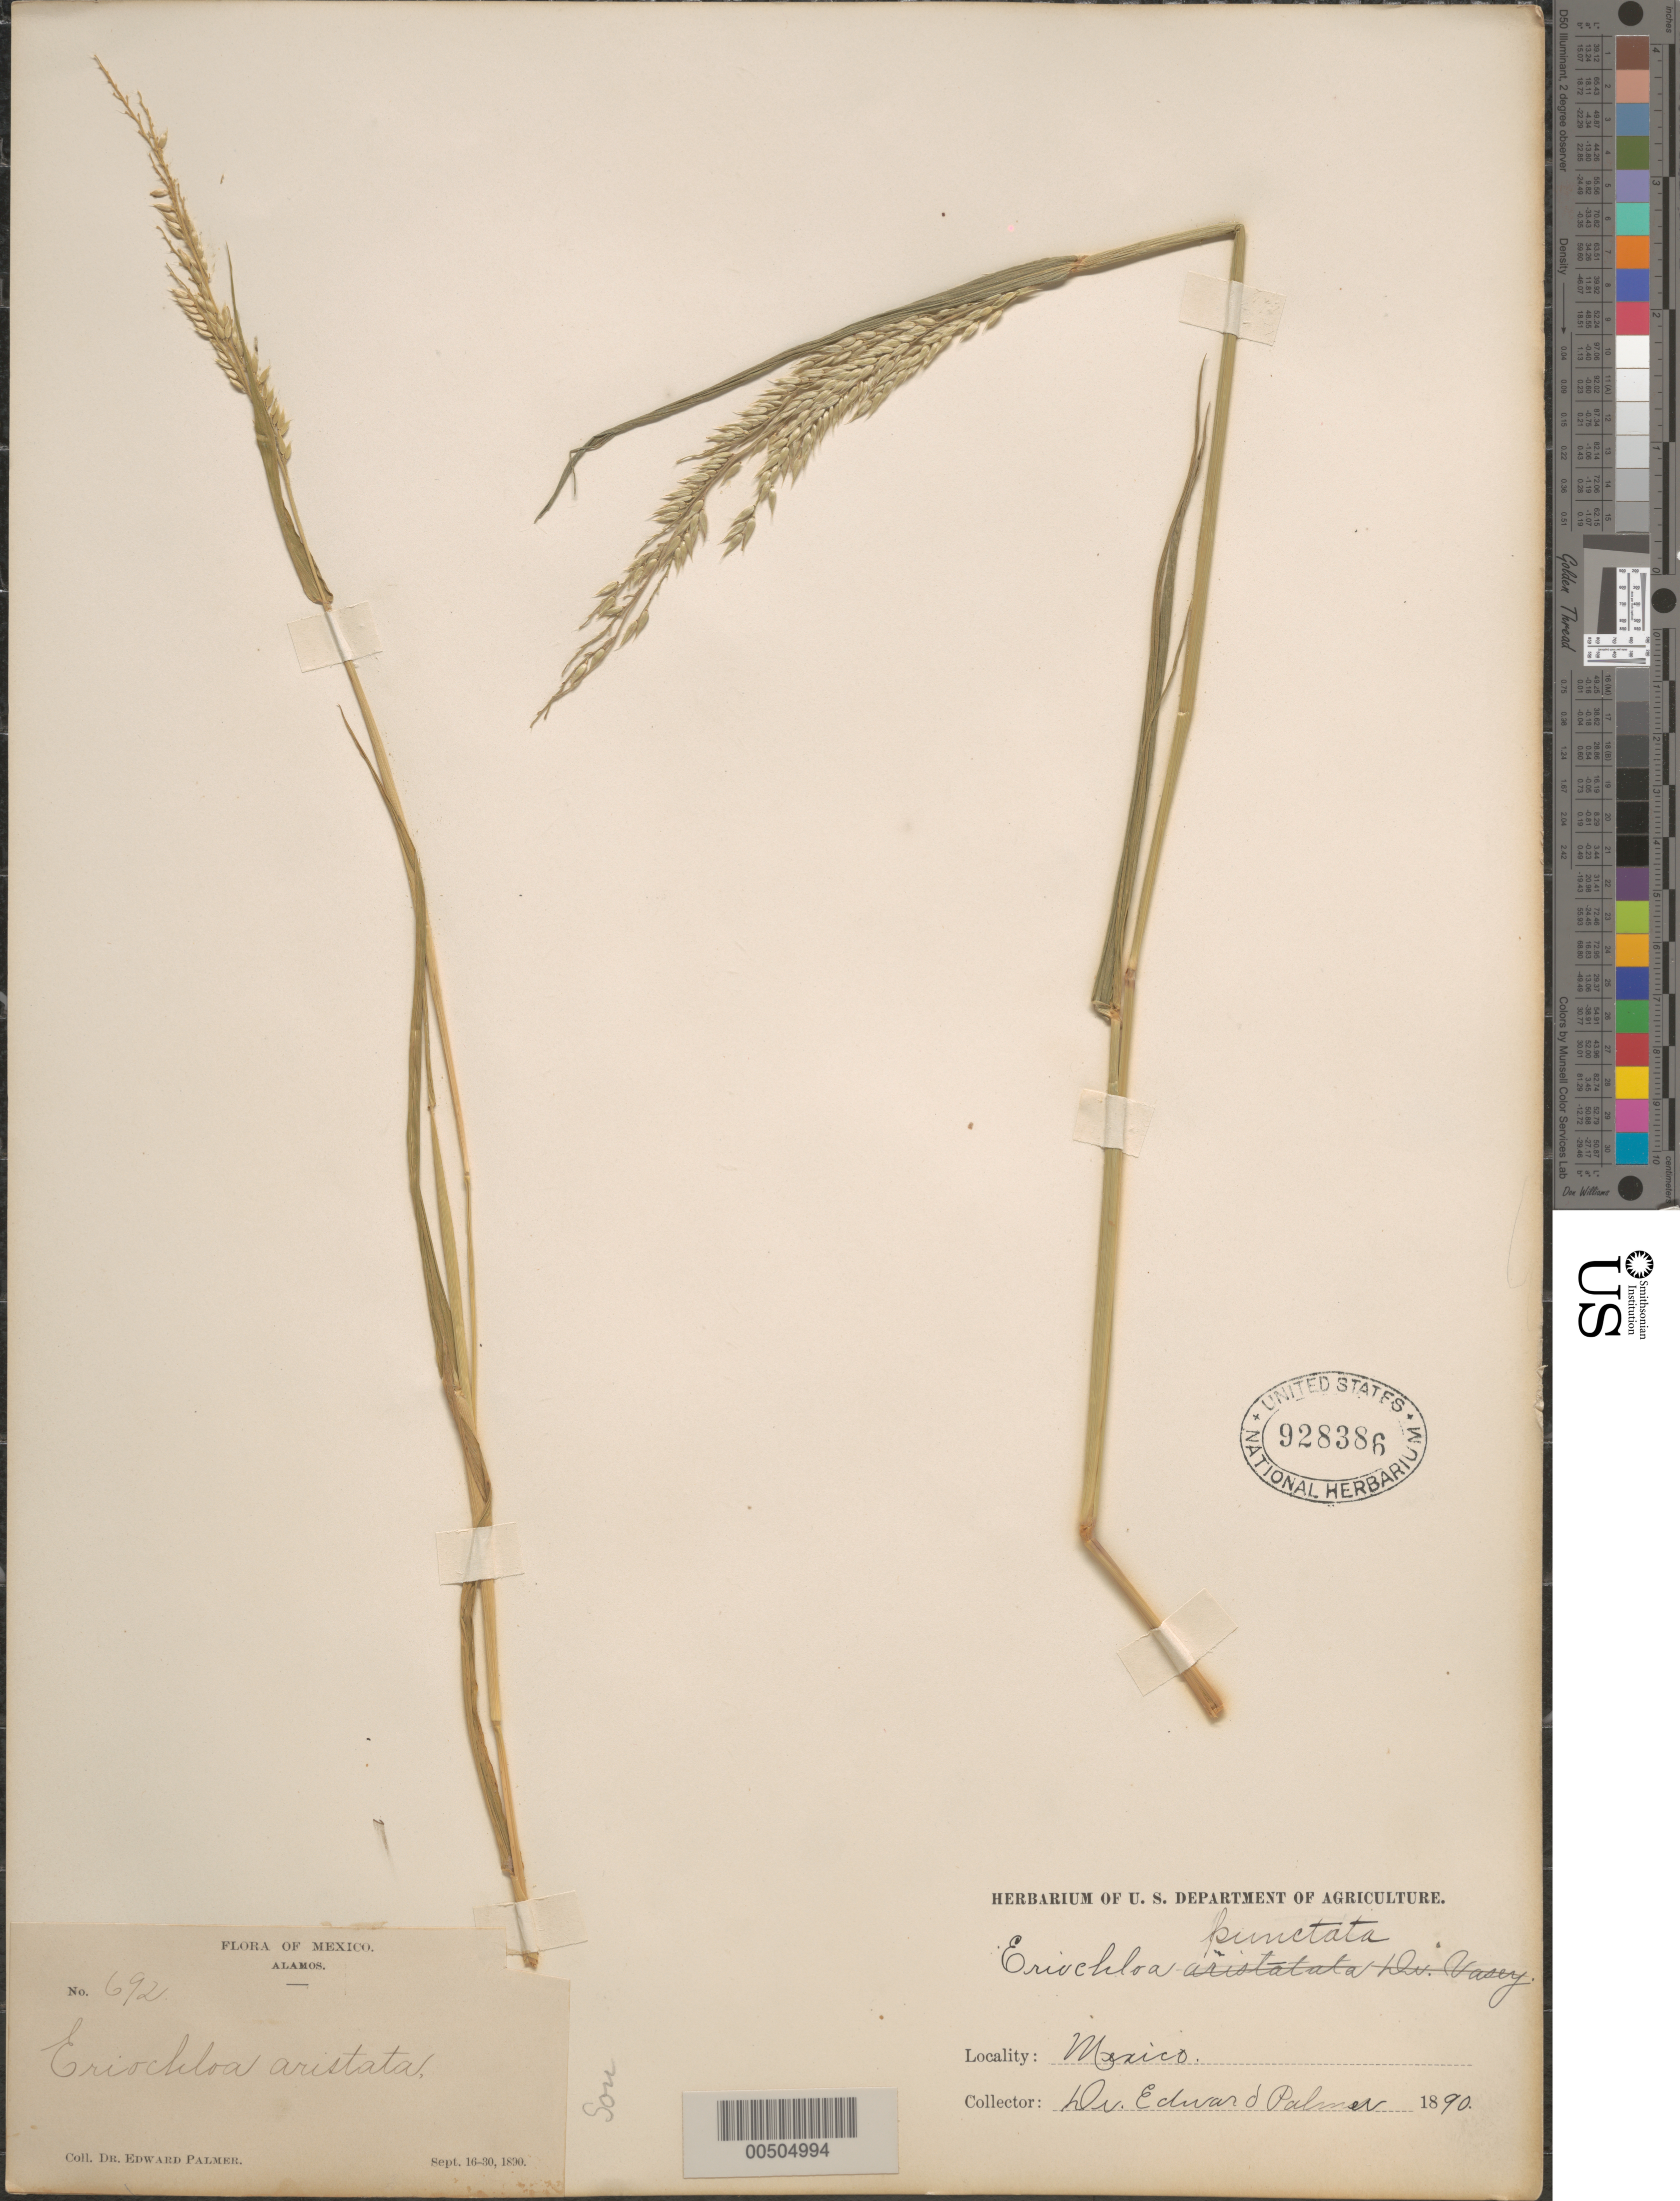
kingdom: Plantae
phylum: Tracheophyta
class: Liliopsida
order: Poales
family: Poaceae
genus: Eriochloa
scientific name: Eriochloa aristata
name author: Vasey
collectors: E. Palmer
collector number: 692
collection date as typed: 16 Sep 1890 to 30 Sep 1890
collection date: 1890-09-16/1890-09-30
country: Mexico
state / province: Sonora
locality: Alamos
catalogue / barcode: US 928386